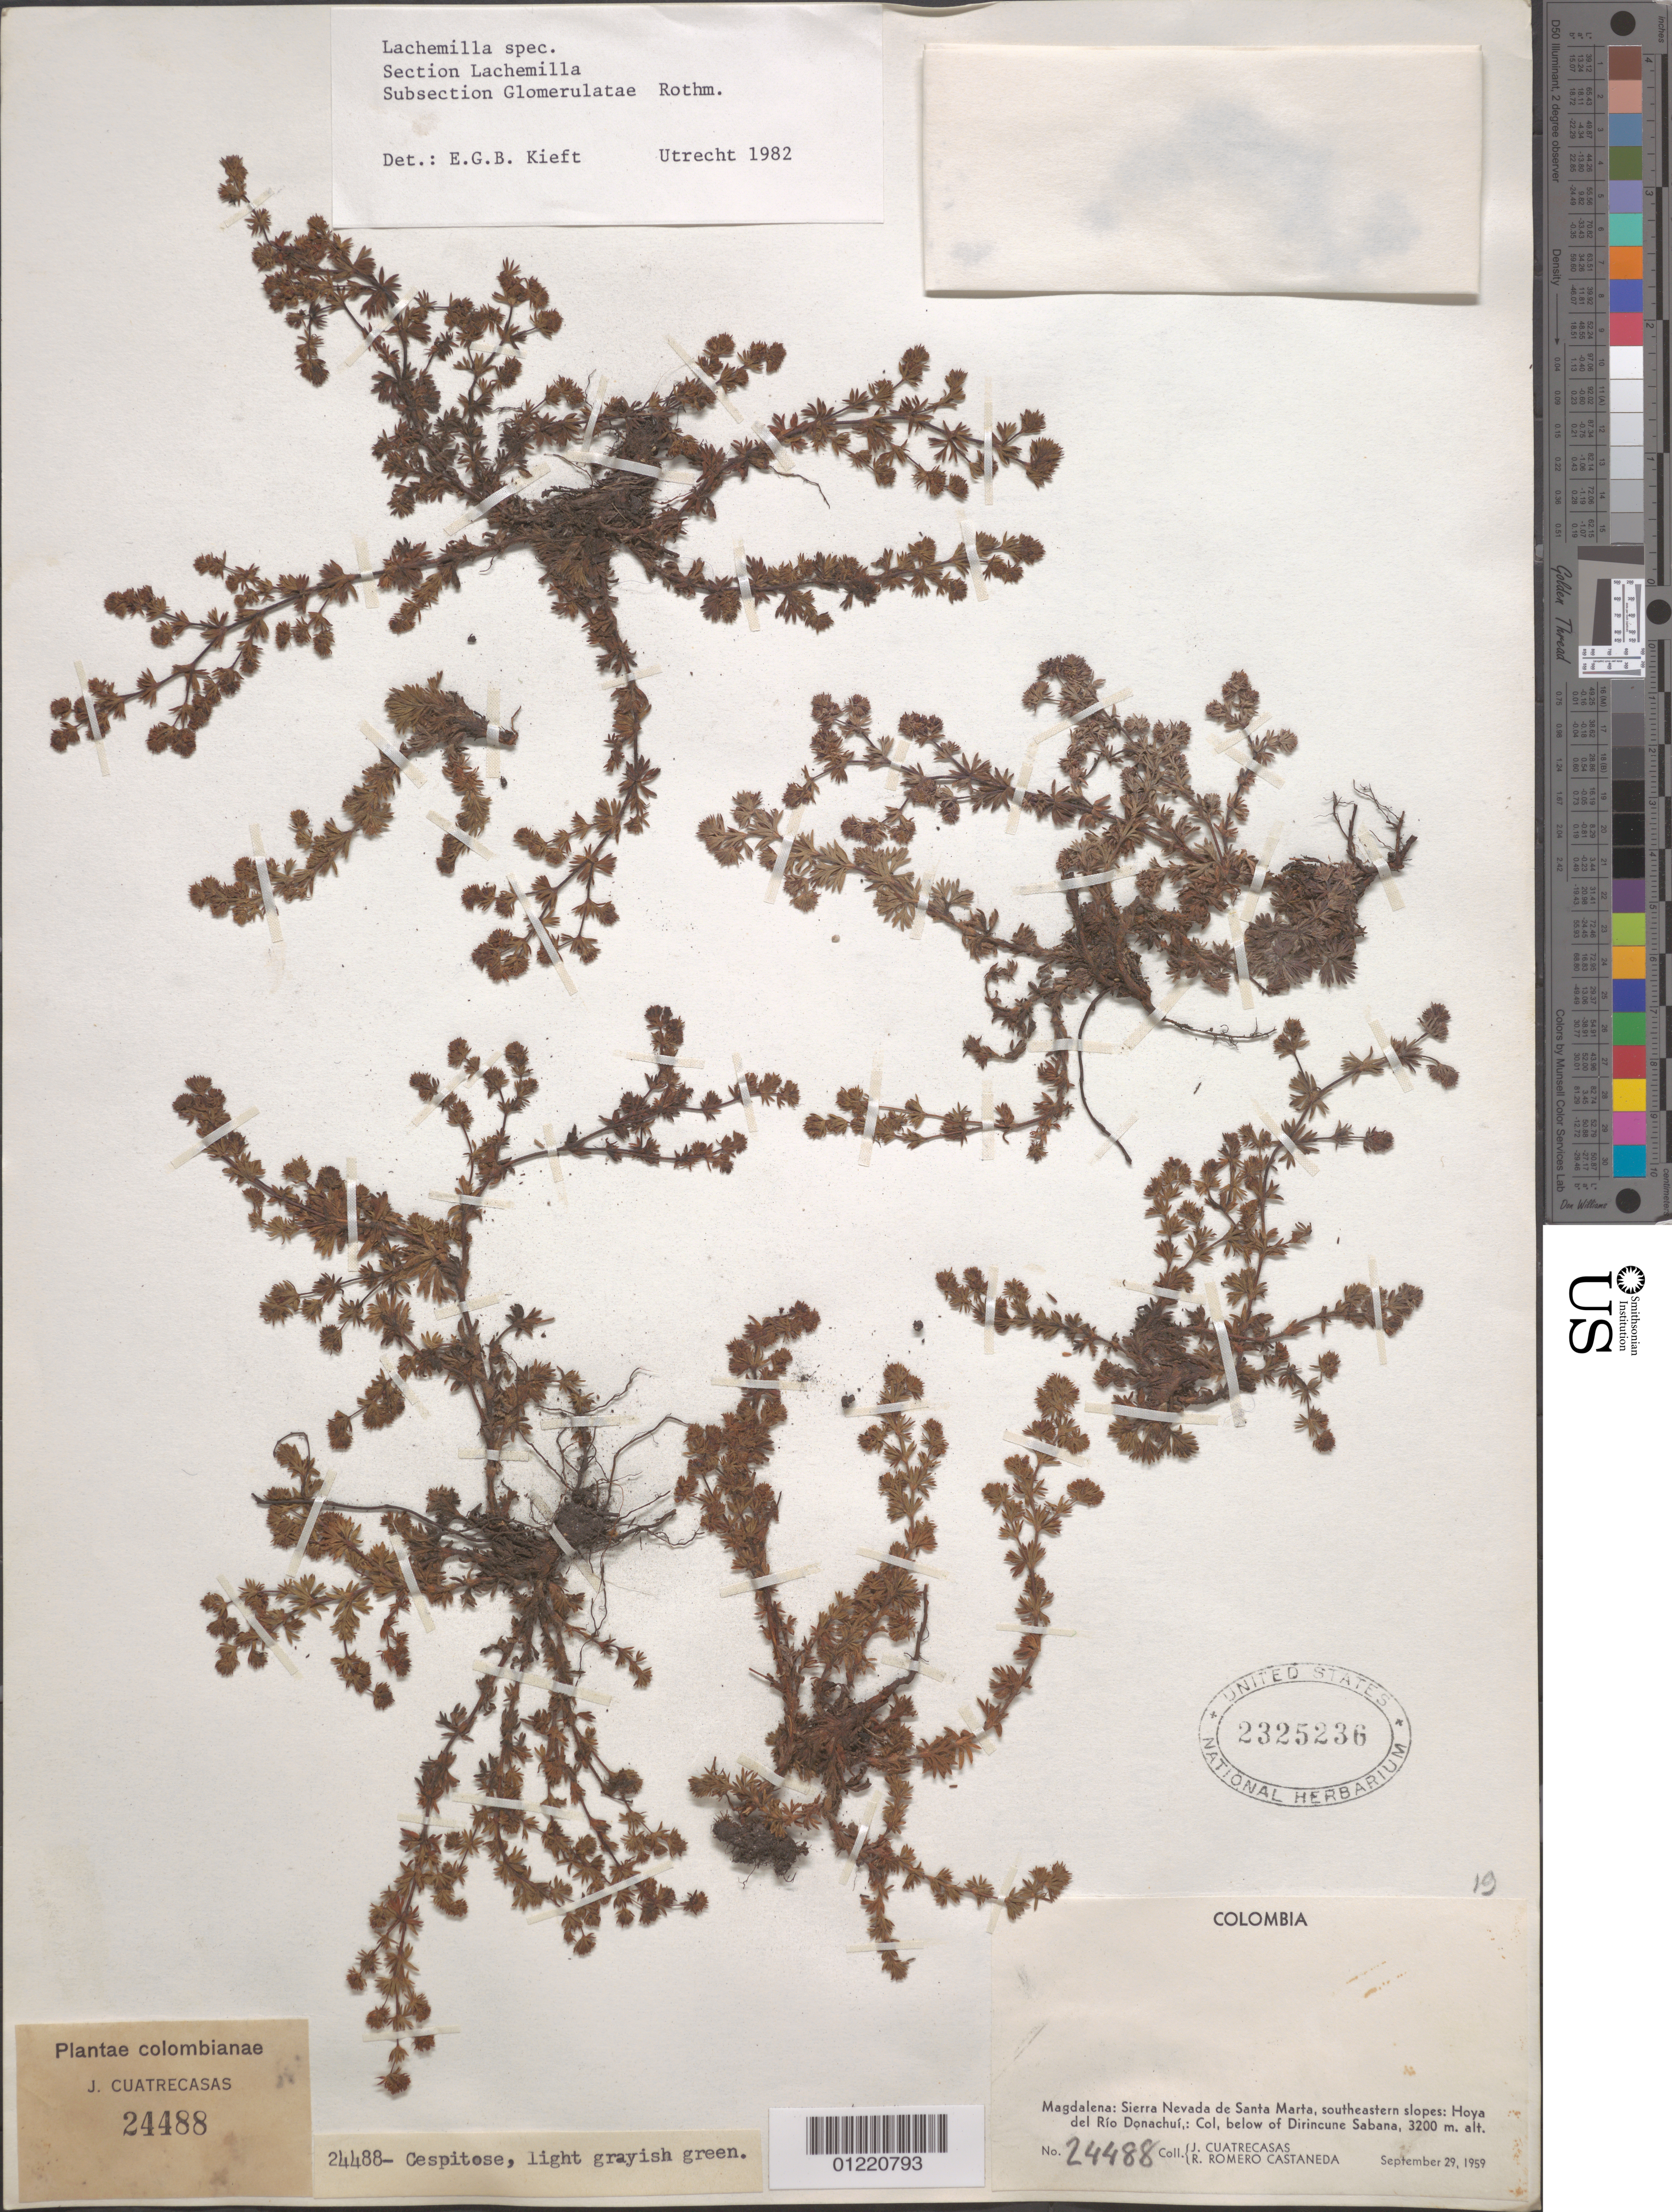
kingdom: Plantae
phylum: Tracheophyta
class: Magnoliopsida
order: Rosales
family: Rosaceae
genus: Lachemilla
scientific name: Lachemilla sp.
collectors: J. Cuatrecasas & R. Romero Castañeda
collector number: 24488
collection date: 1959-09-29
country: Colombia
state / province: Magdalena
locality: Sierra Nevada de Santa Marta, southeastern slopes: Hoya del Rio Donachui,: Col, below of Diricune Sabana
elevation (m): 3200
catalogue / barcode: US 2325236